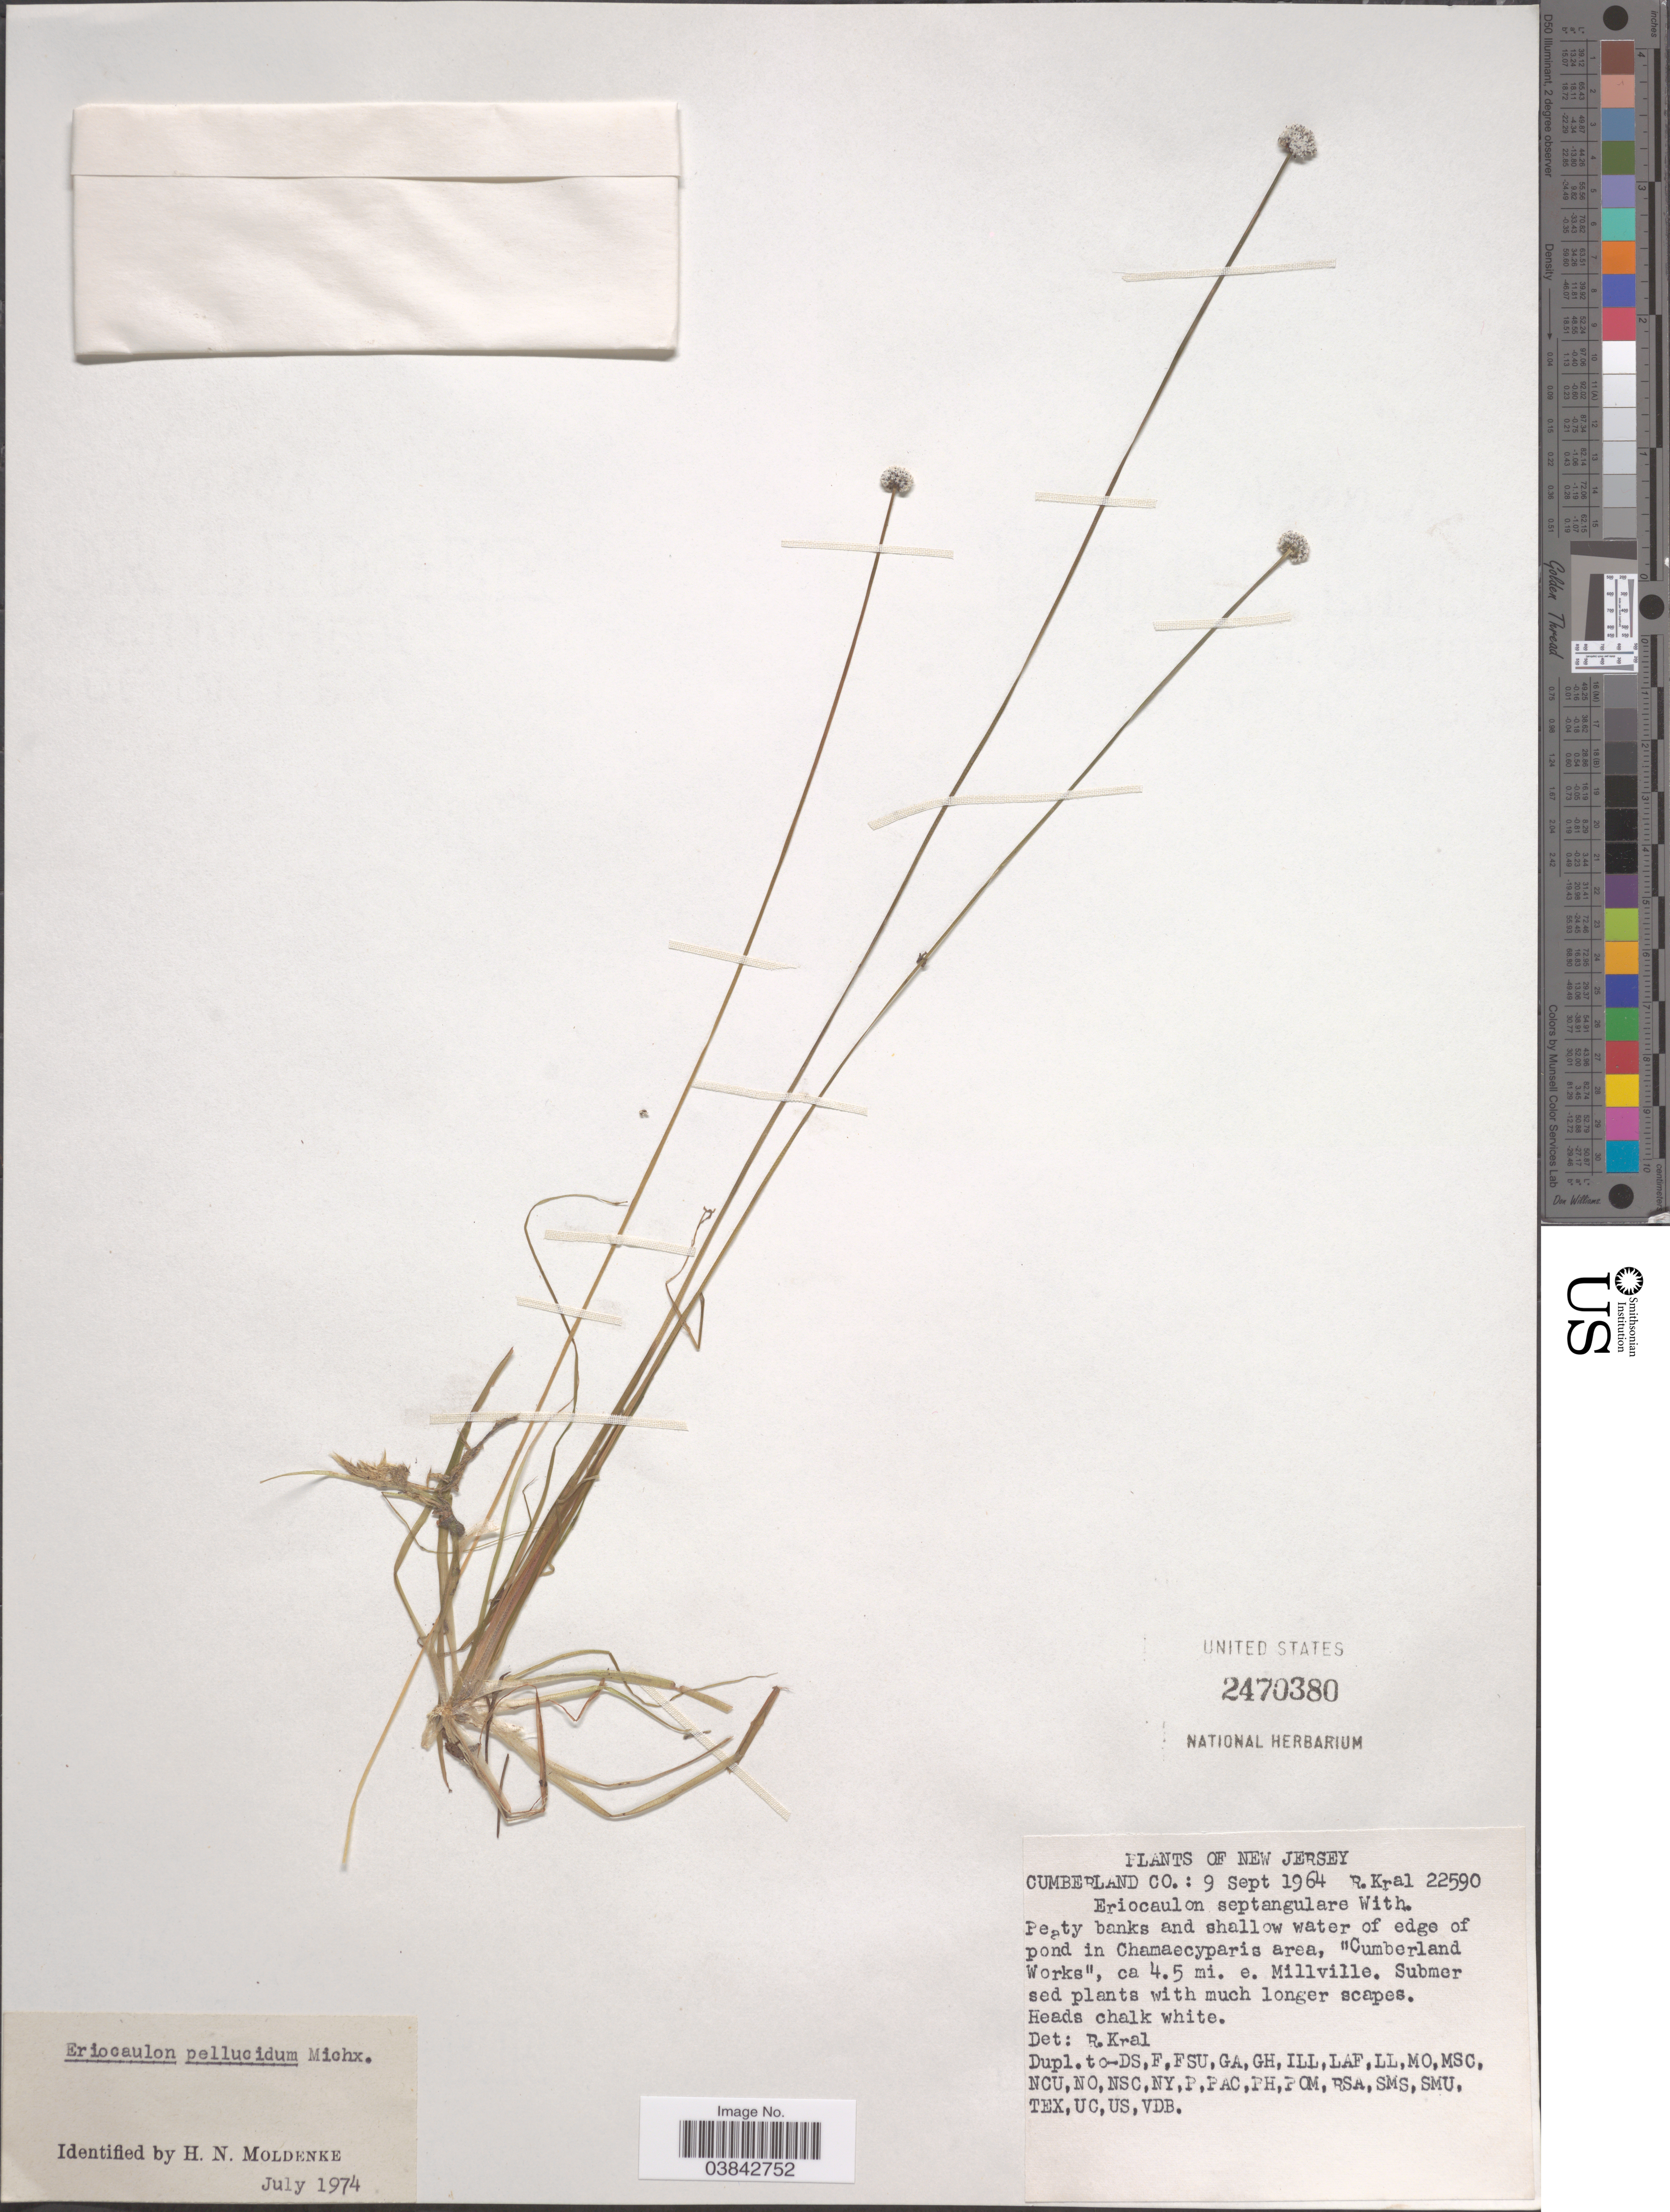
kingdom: Plantae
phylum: Tracheophyta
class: Liliopsida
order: Poales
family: Eriocaulaceae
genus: Eriocaulon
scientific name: Eriocaulon aquaticum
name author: (Hill) Druce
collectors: R. Kral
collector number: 22590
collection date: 1964-09-09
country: United States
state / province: New Jersey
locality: Cumberland Co.: "Cumberland Works", ca 4.5 mi. e. Millville.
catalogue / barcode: US 2470380